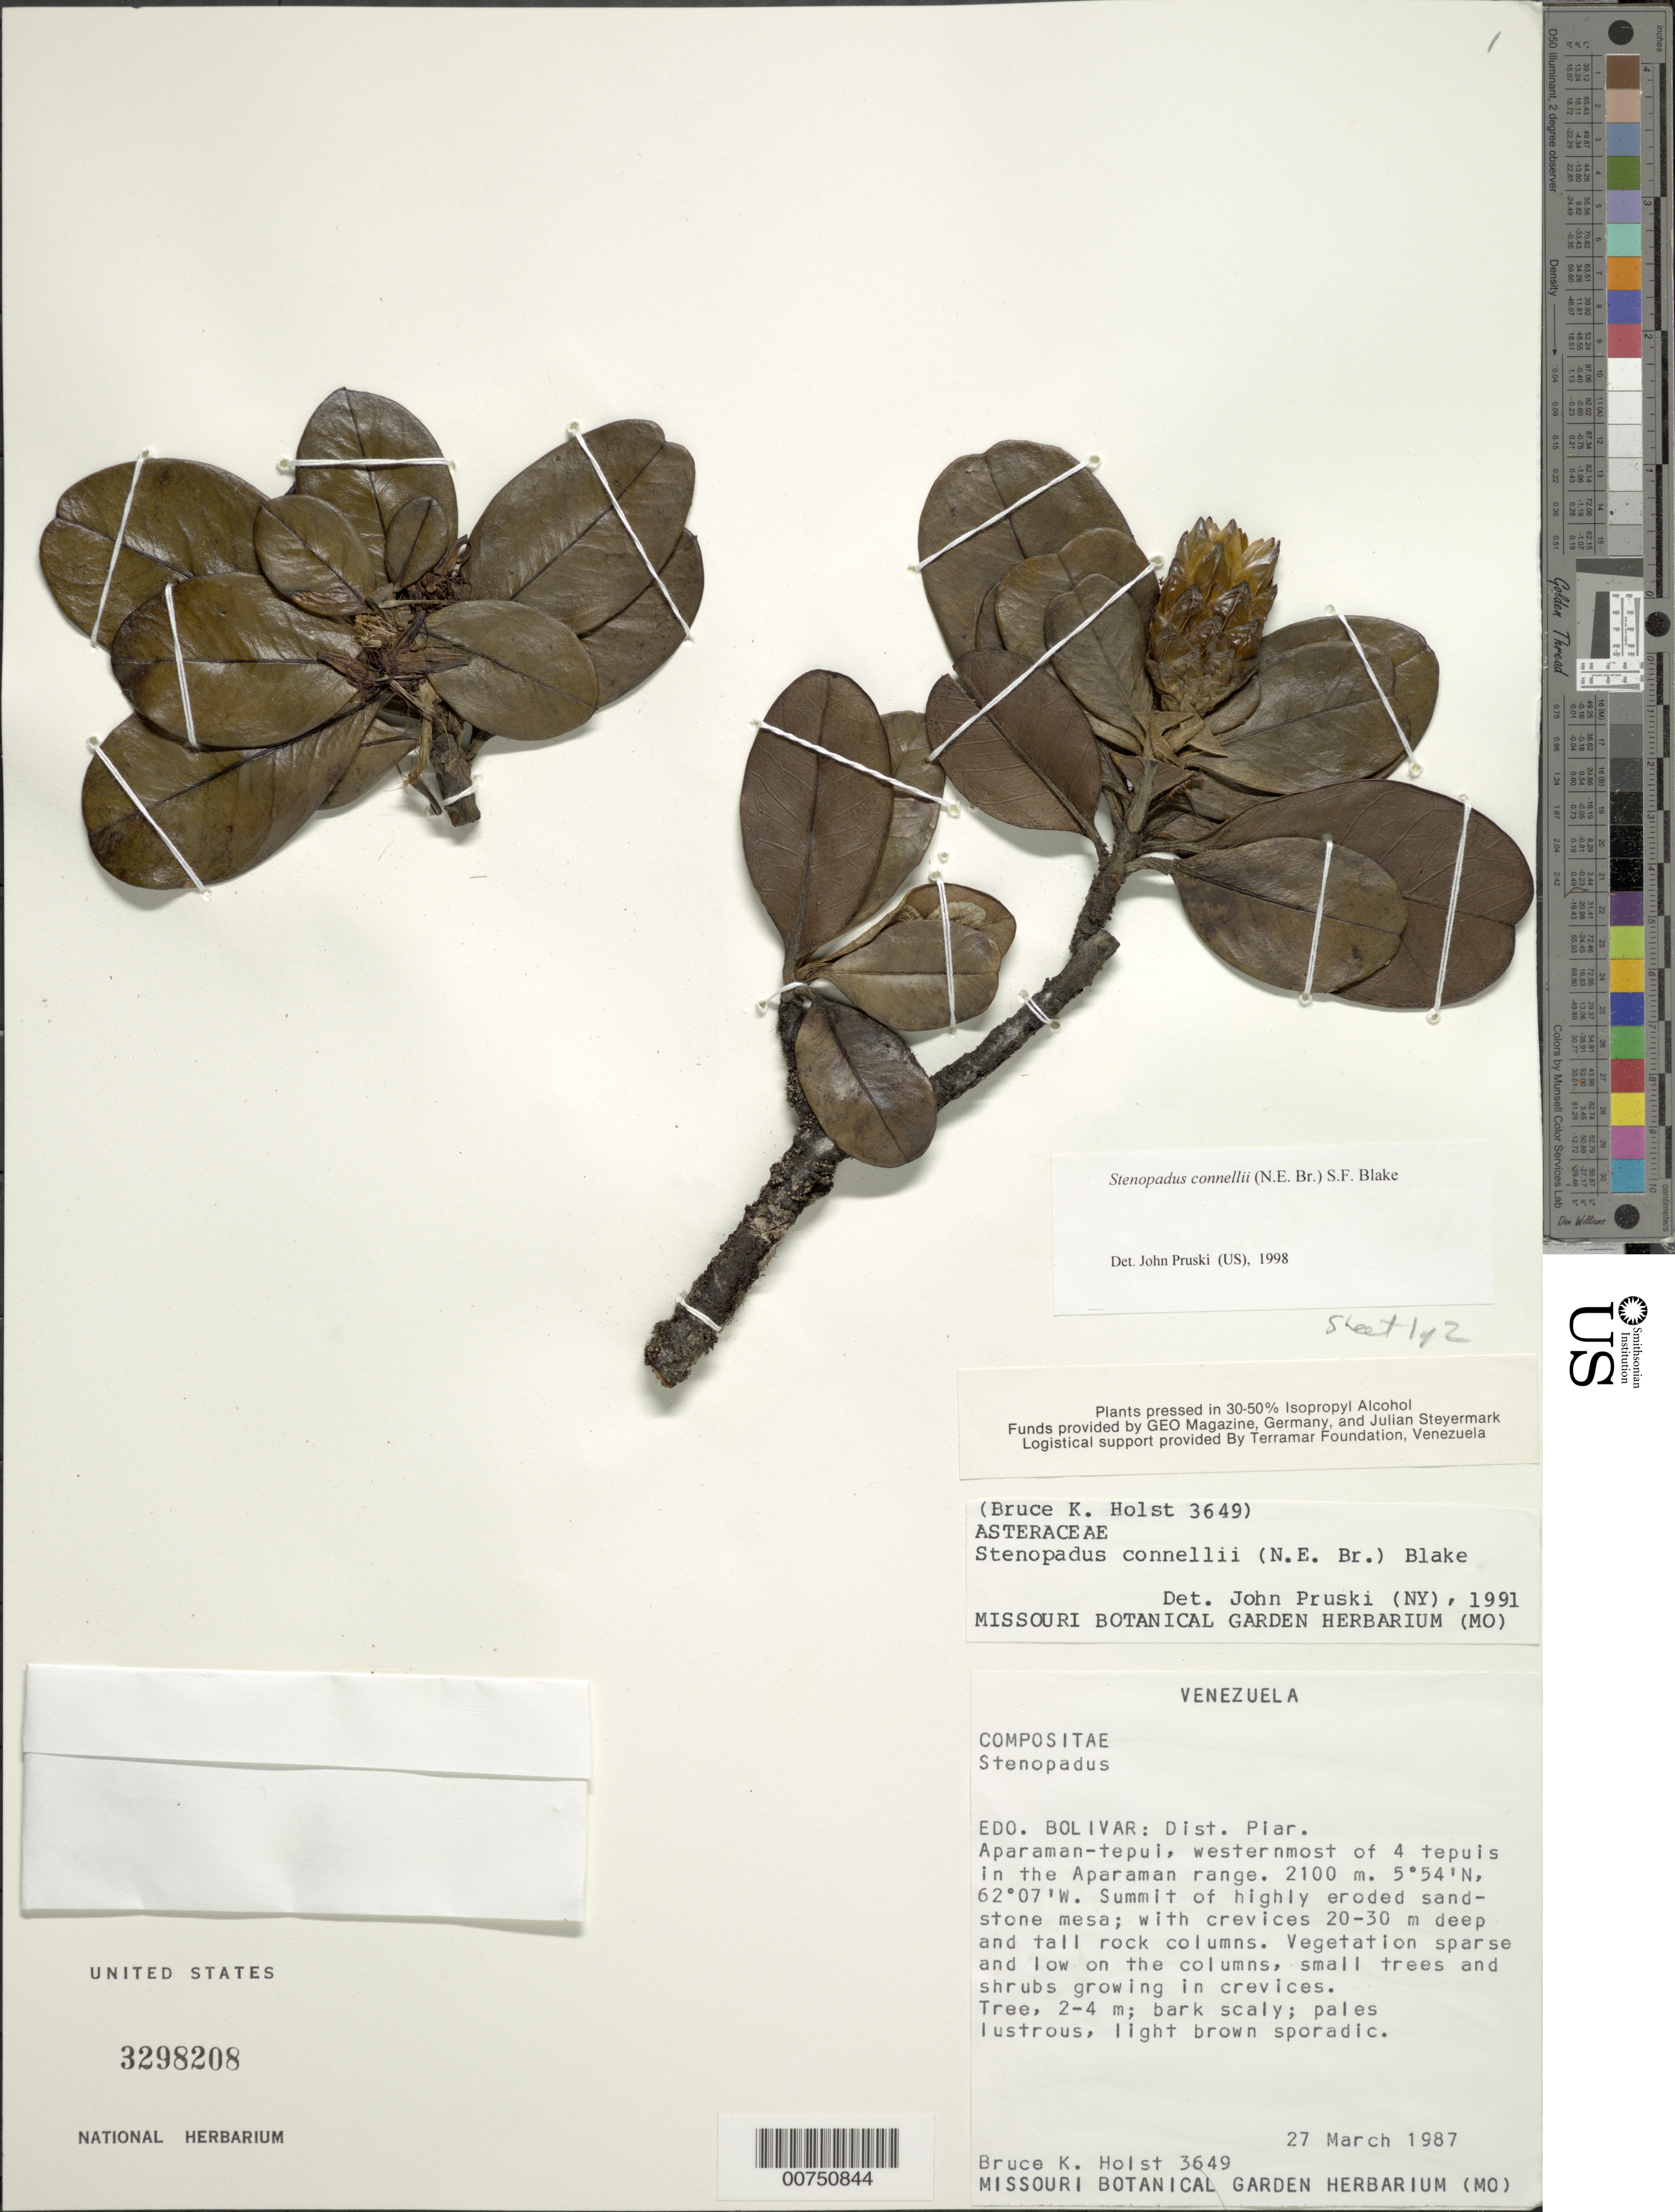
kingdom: Plantae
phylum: Tracheophyta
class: Magnoliopsida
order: Asterales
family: Asteraceae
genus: Stenopadus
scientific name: Stenopadus connellii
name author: (N.E. Br.) S.F. Blake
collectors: B. Holst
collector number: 3649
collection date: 1987-03-27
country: Venezuela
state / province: Bolivar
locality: Dist.Piar, Aparam-tepui, westernmost of 4 tepuis in the Aparam range, summit of highly eroded sandstone mesa.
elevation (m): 2100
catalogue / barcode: US 3298208